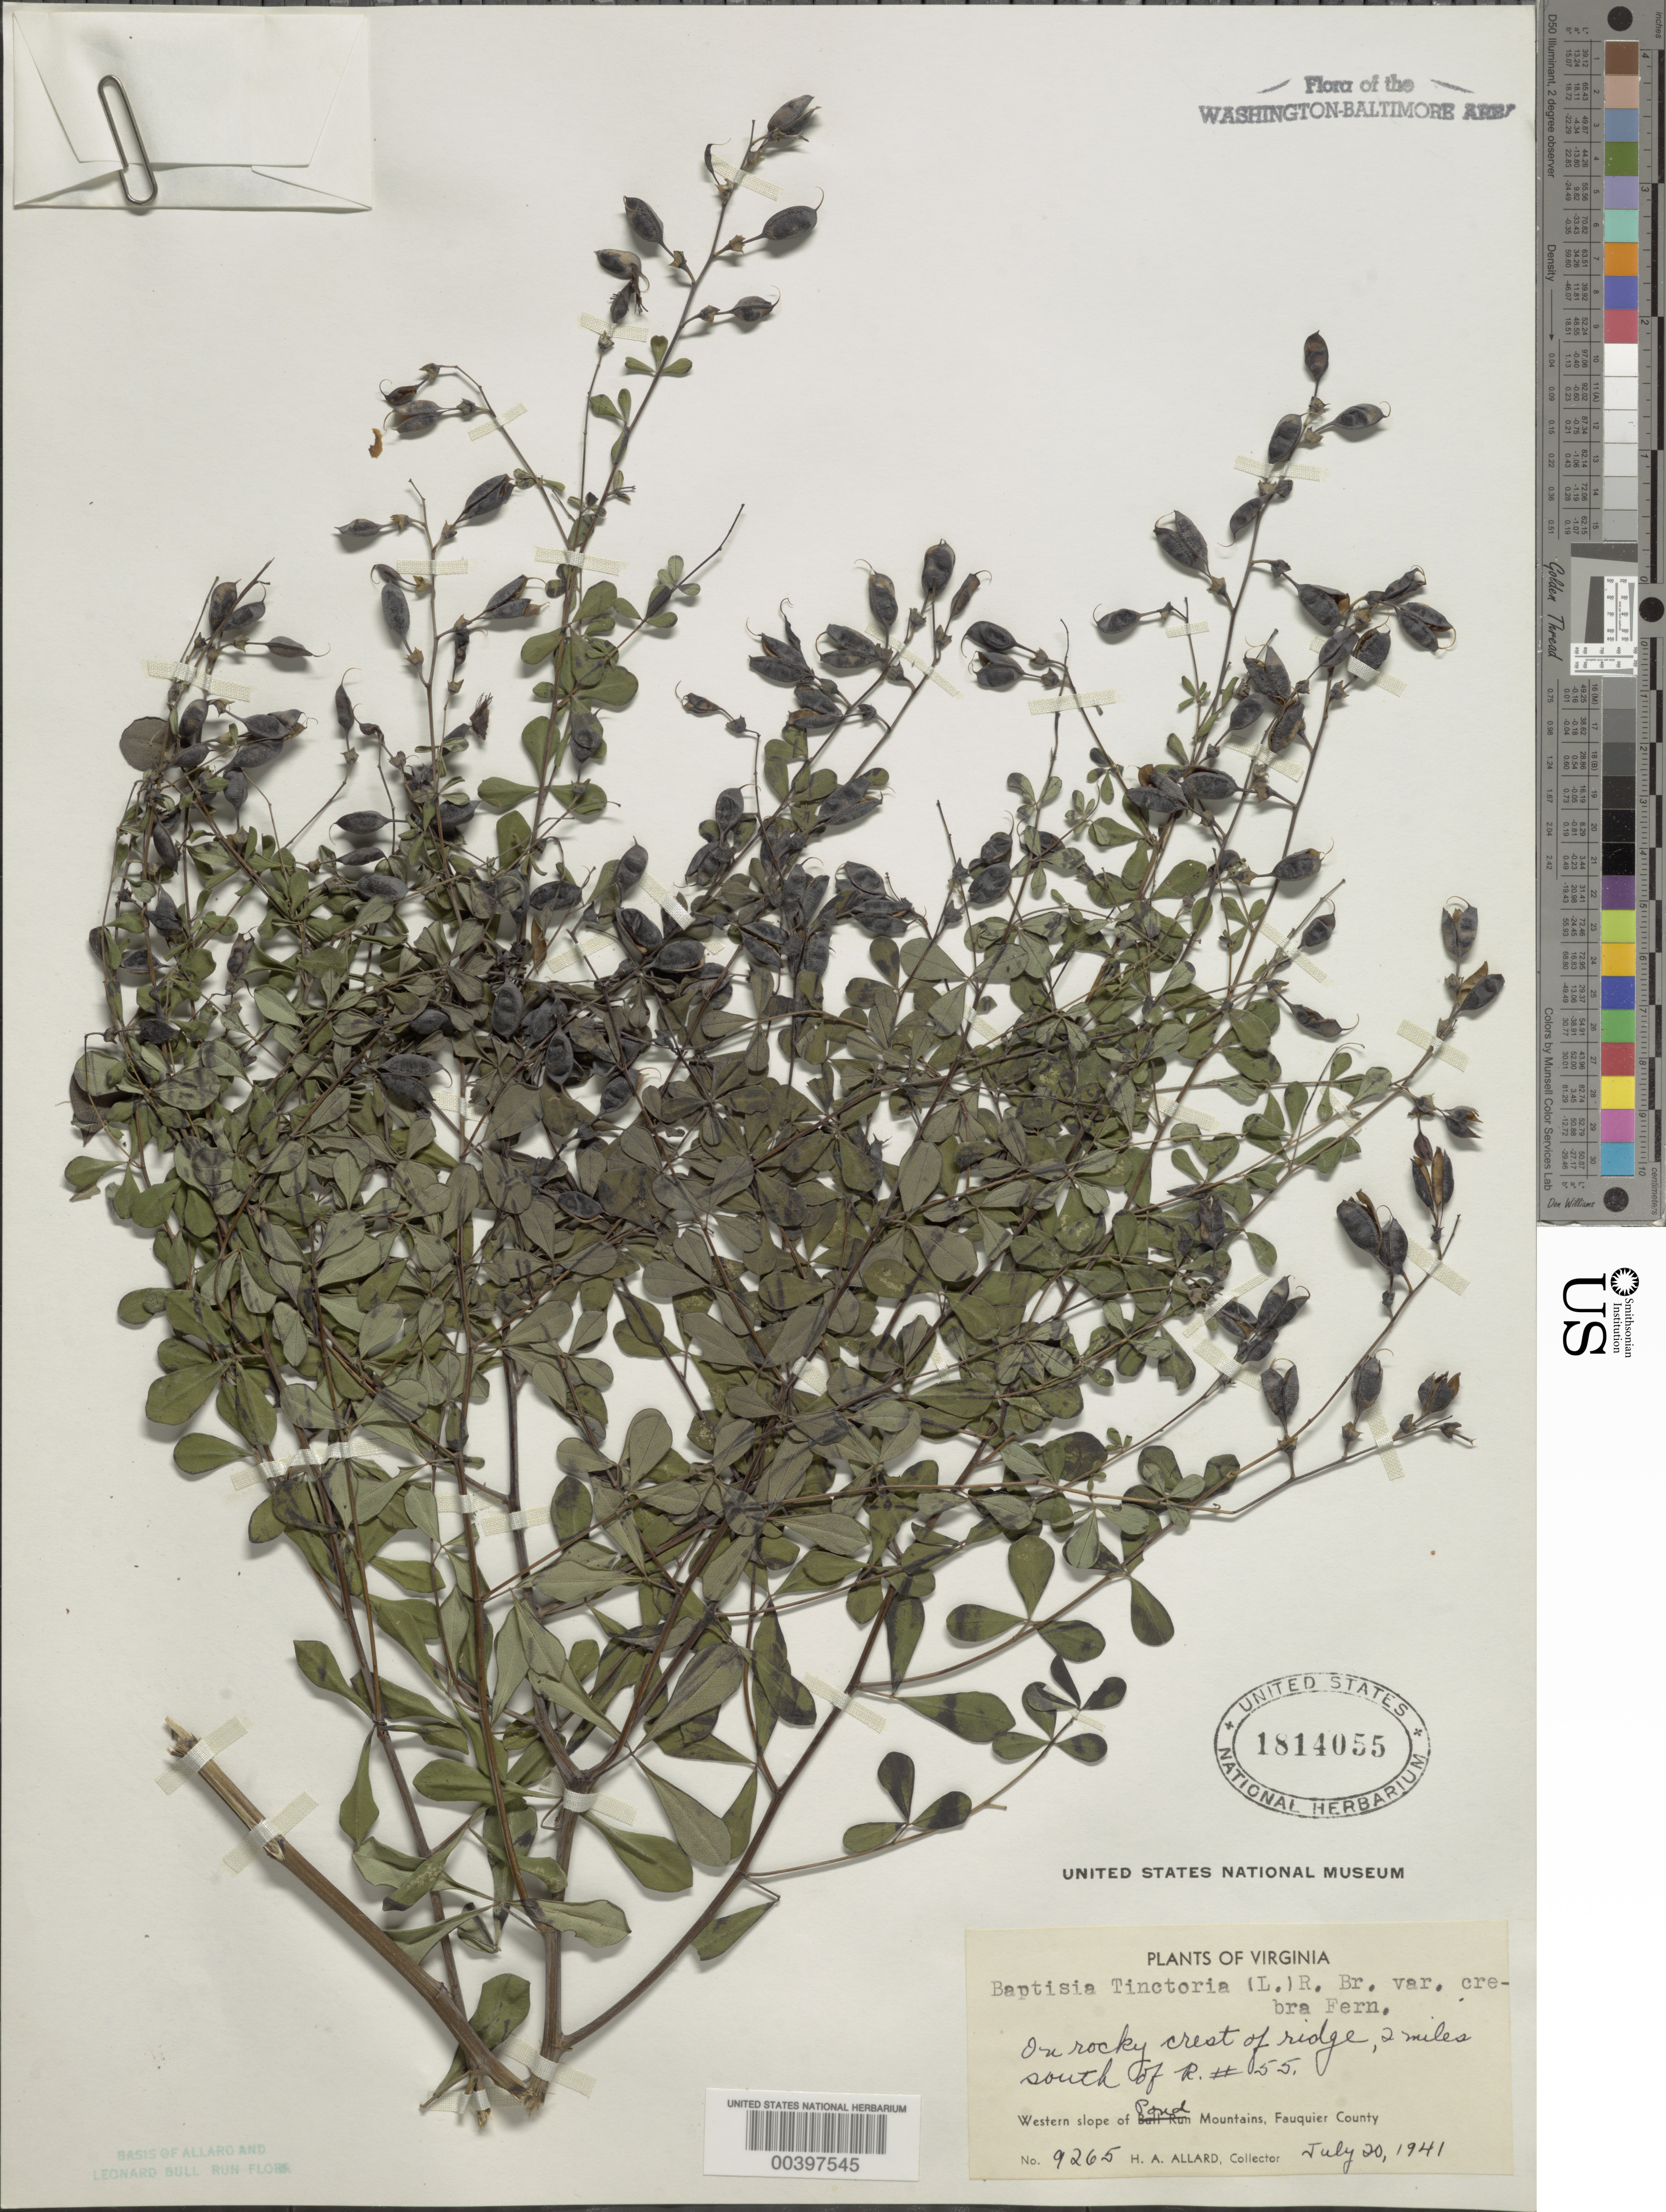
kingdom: Plantae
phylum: Tracheophyta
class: Magnoliopsida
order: Fabales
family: Fabaceae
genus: Baptisia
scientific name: Baptisia tinctoria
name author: (L.) R. Br.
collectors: H. A. Allard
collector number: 9265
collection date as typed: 20 Jul 1941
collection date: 1941-07-20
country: United States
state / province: Virginia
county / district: Fauquier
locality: South of Route 55, Pond Mts.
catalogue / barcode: US 1814055